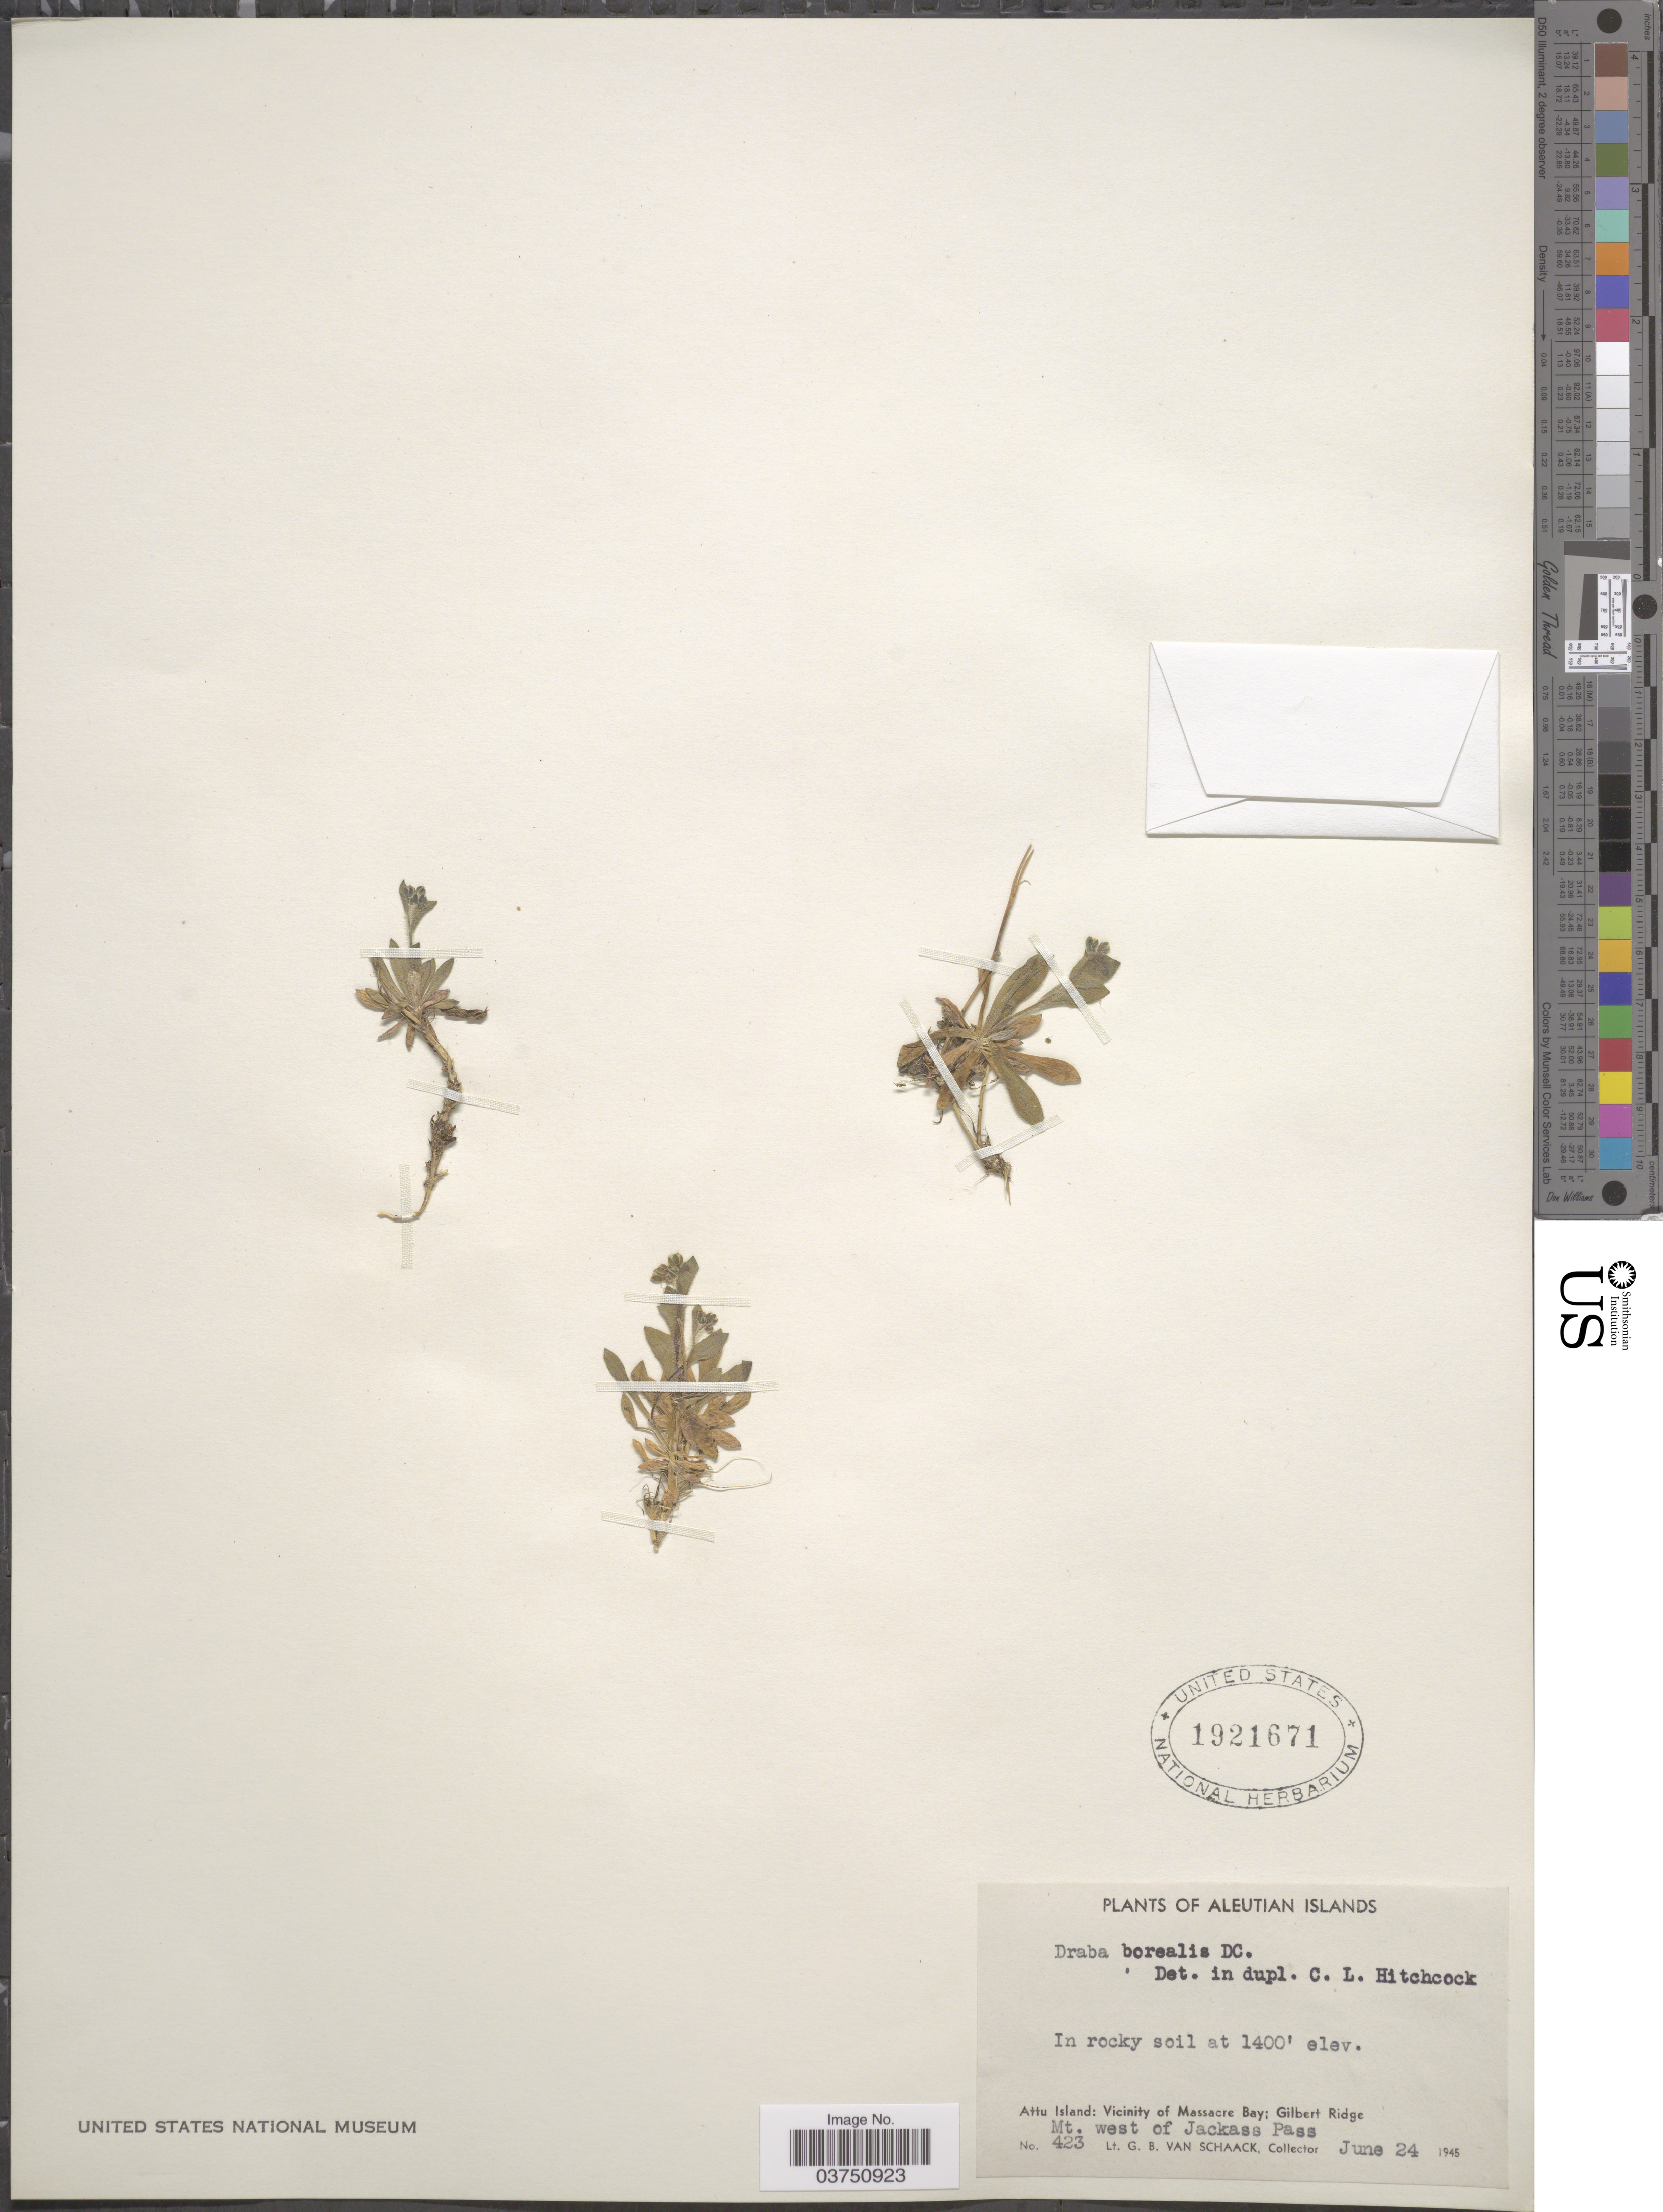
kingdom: Plantae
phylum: Tracheophyta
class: Magnoliopsida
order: Brassicales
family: Brassicaceae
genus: Draba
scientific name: Draba borealis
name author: DC.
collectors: G. Van Schaack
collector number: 423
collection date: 1945-06-24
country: United States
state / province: Alaska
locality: Aleutian Islands. Attu Island: Vicinity of Massacre Bay; Gilbert Ridge. Mt. west of Jackass Pass.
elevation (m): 427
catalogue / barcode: US 1921671